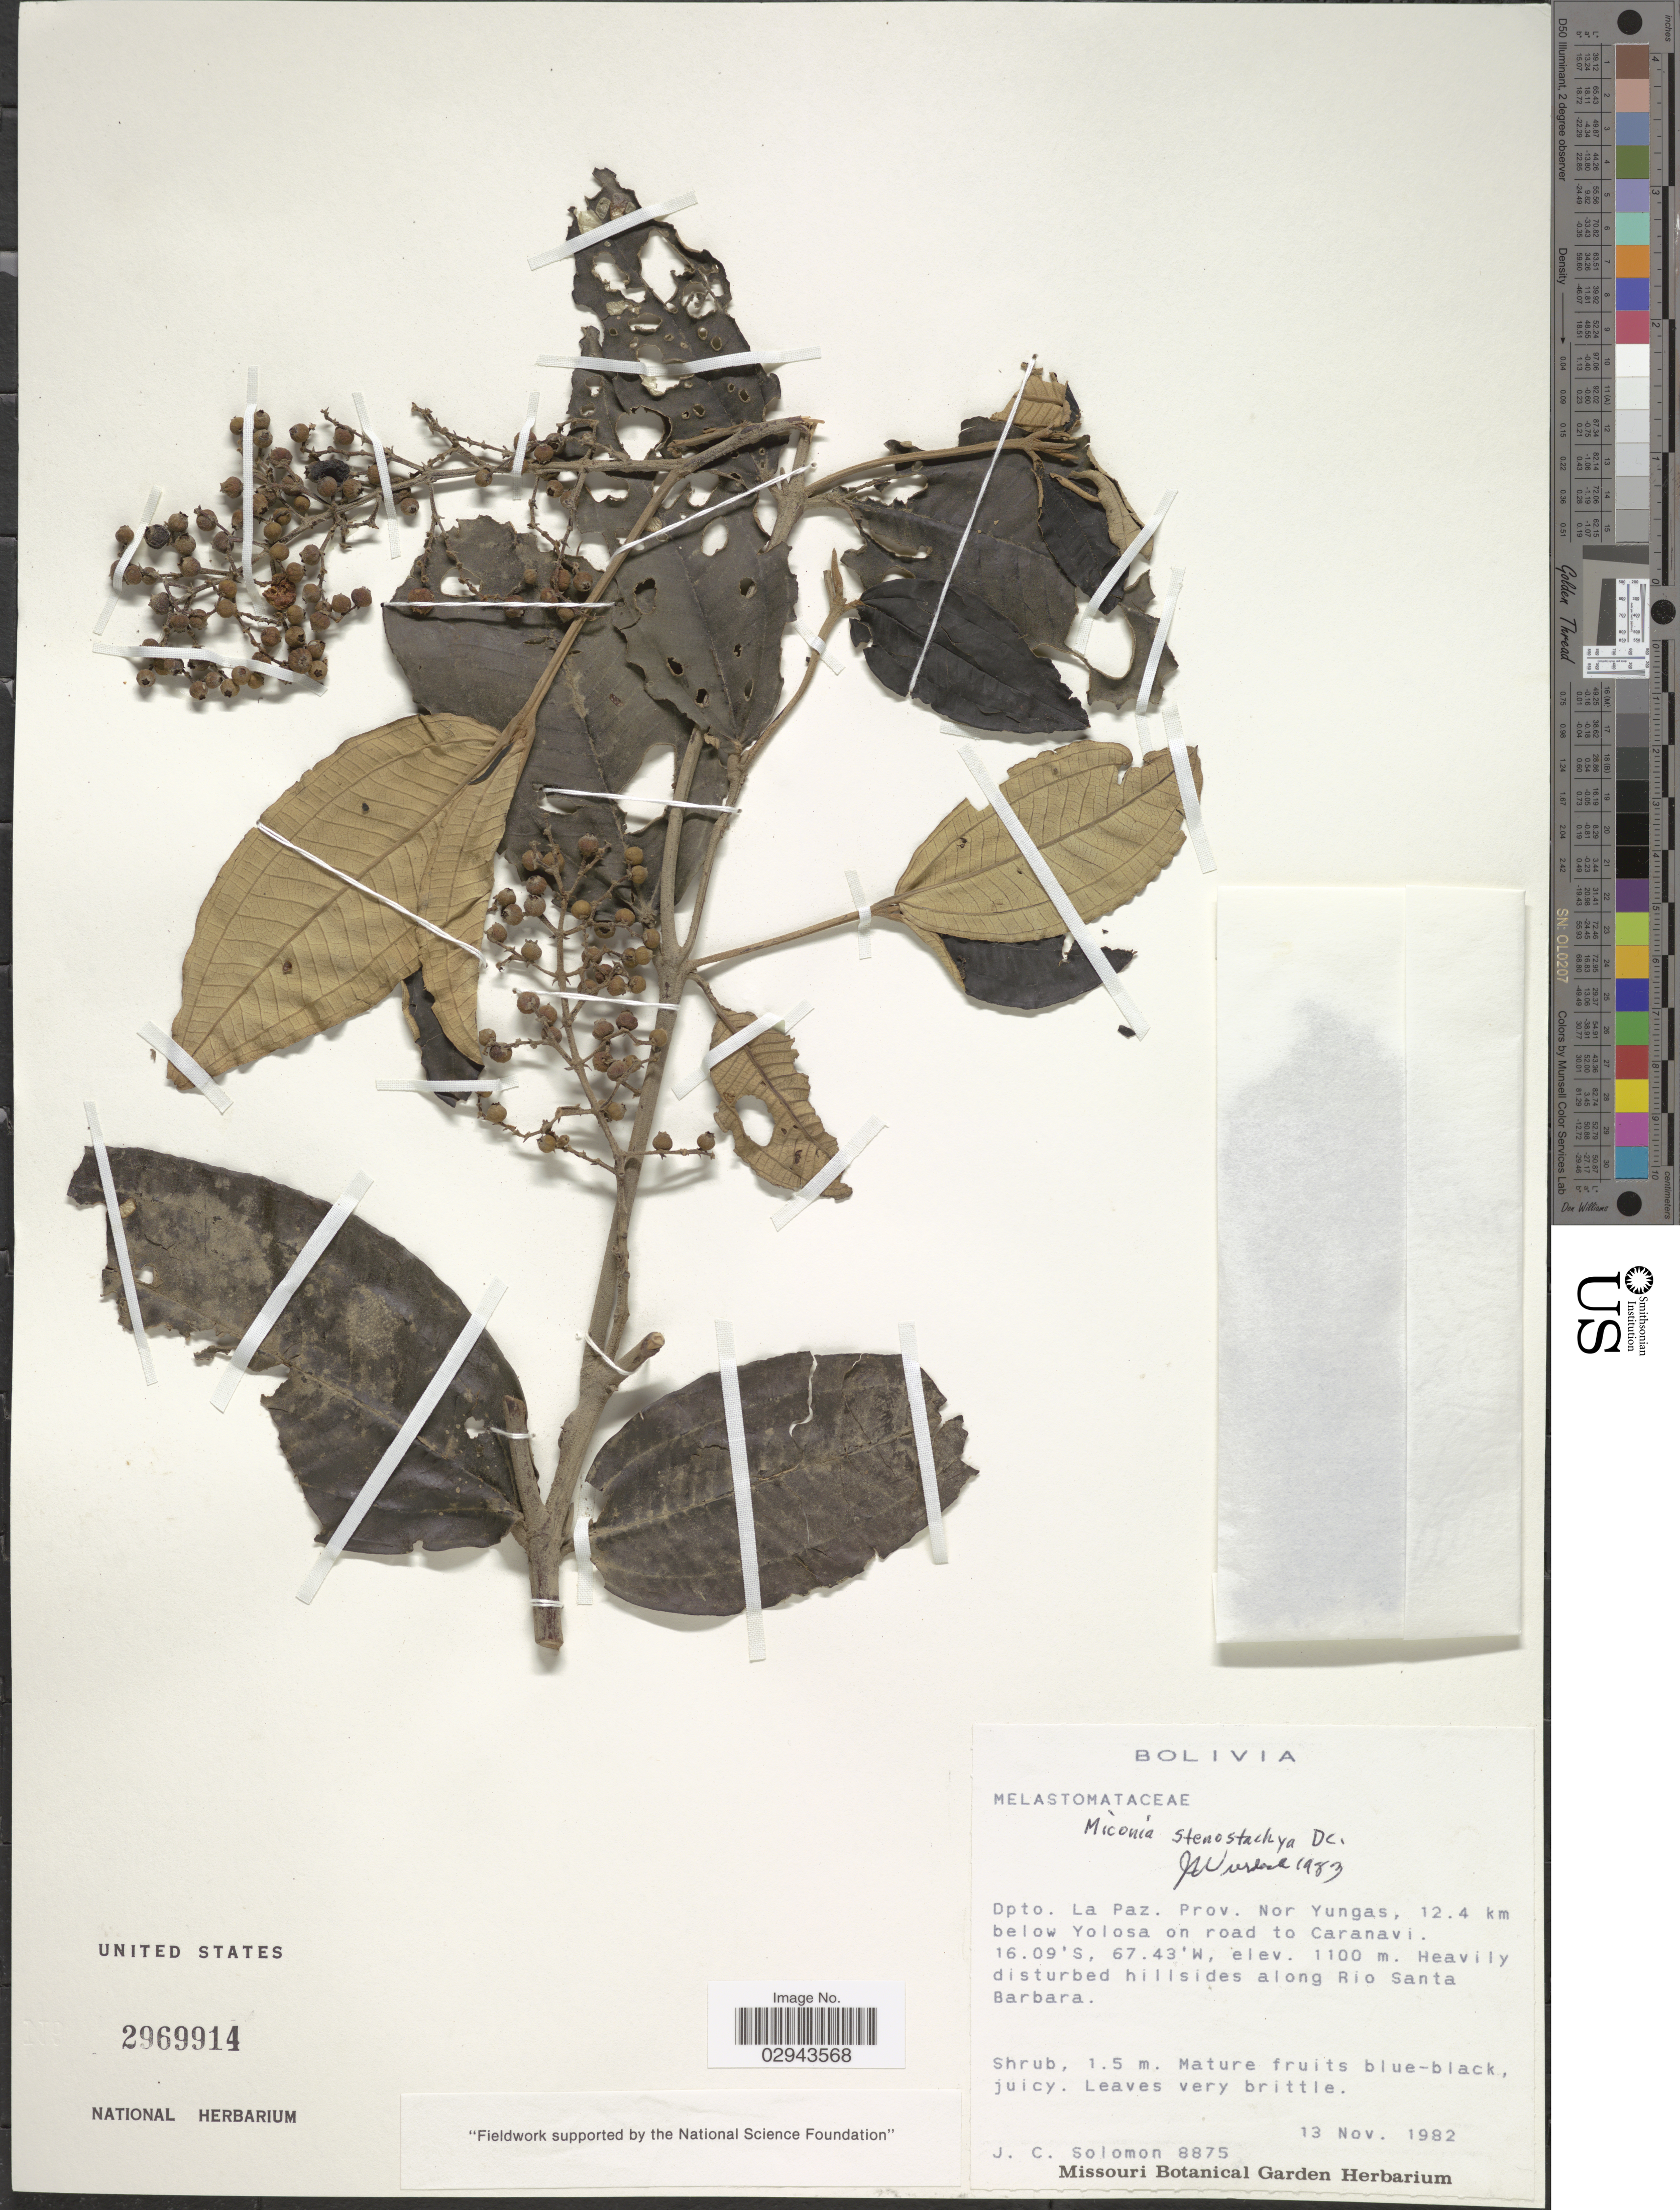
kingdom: Plantae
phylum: Tracheophyta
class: Magnoliopsida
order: Myrtales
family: Melastomataceae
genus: Miconia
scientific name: Miconia stenostachya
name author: DC.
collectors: J. C. Solomon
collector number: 8875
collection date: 1982-11-13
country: Bolivia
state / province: La Paz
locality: Dpto. La Paz. Prov. Nor Yungas, 12.4 km below Yolosa on road to Caranavi. Along Rio Santa Barbara.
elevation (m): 1100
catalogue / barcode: US 2969914